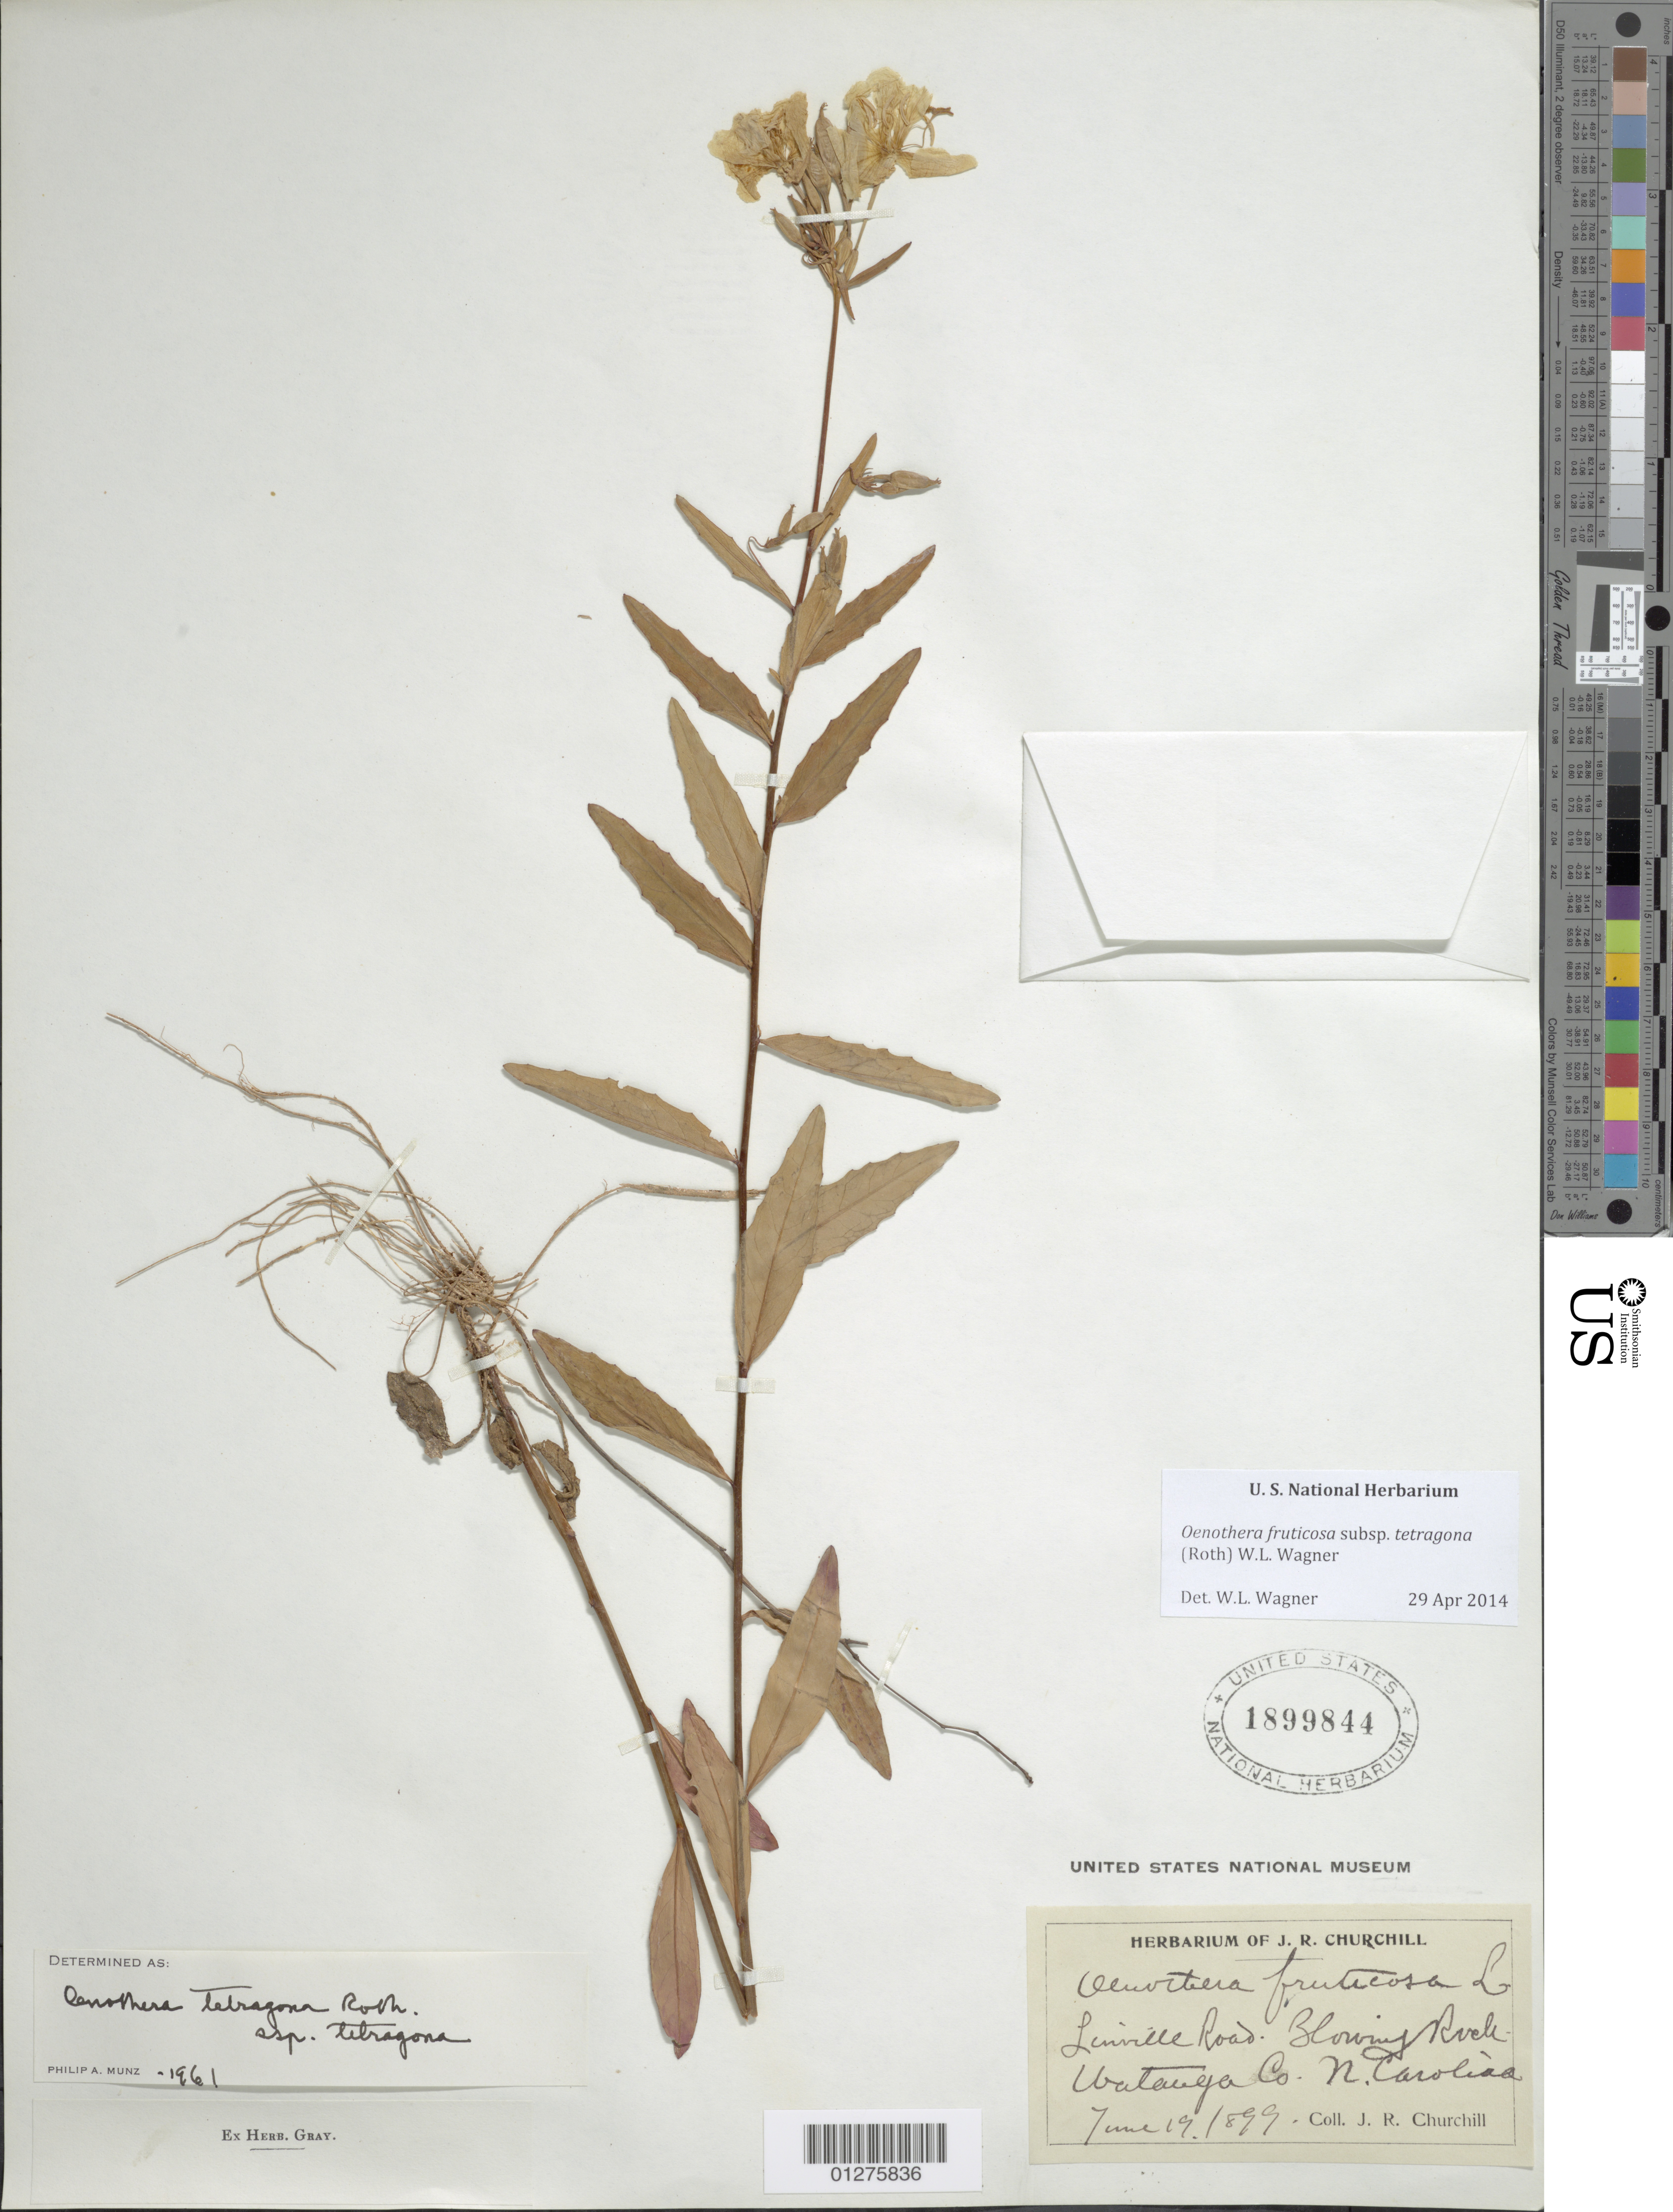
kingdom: Plantae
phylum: Tracheophyta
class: Magnoliopsida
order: Myrtales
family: Onagraceae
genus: Oenothera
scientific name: Oenothera fruticosa subsp. tetragona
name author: (Roth) W.L. Wagner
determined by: Wagner, W. L., (BOT), Smithsonian Institution - National Museum of Natural History (UNITED STATES)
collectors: J. R. Churchill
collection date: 1899-06-19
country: United States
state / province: North Carolina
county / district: Watauga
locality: Llinville Road, Blowing Ravelli.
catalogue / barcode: US 1899844